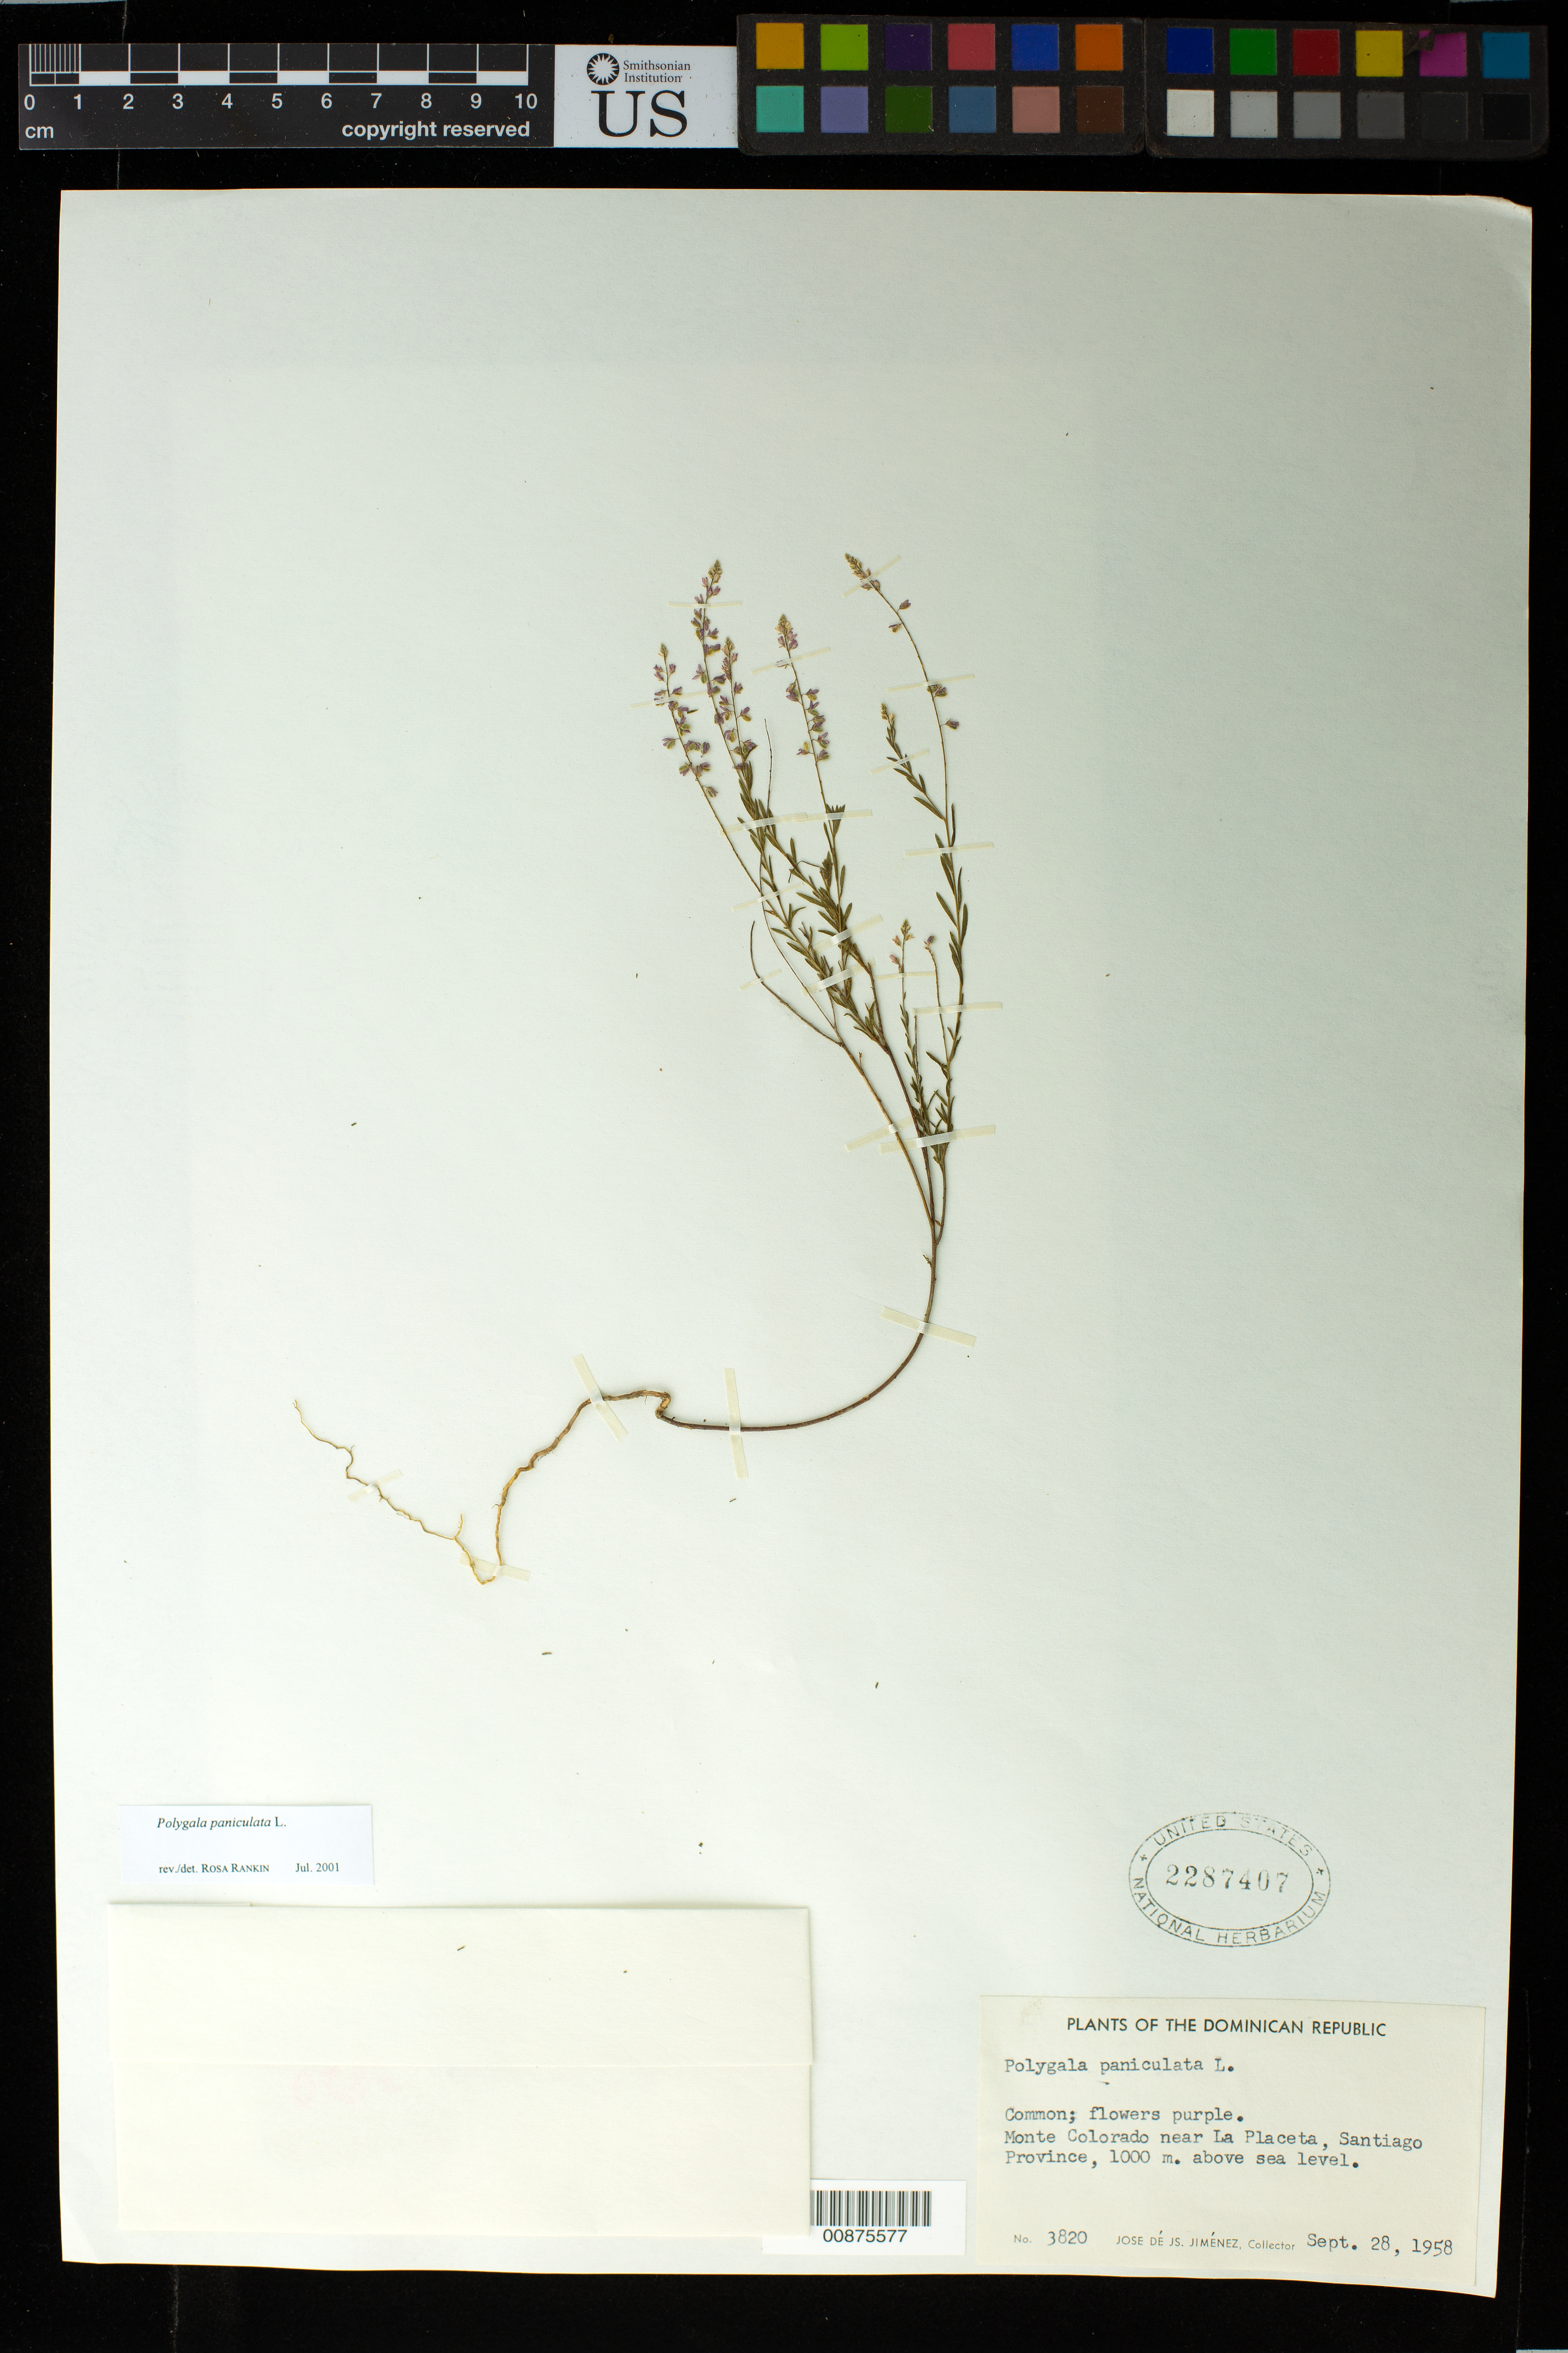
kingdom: Plantae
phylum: Tracheophyta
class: Magnoliopsida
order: Fabales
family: Polygalaceae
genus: Polygala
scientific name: Polygala paniculata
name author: L.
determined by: Rankin Rodriguez, Rosa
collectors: J. J. Jiménez Almonte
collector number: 3820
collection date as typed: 28 Sep 1958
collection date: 1958-09-28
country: Dominican Republic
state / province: Santiago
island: Hispaniola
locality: Monte Colorado, near La Placeta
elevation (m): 1000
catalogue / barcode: US 2287407